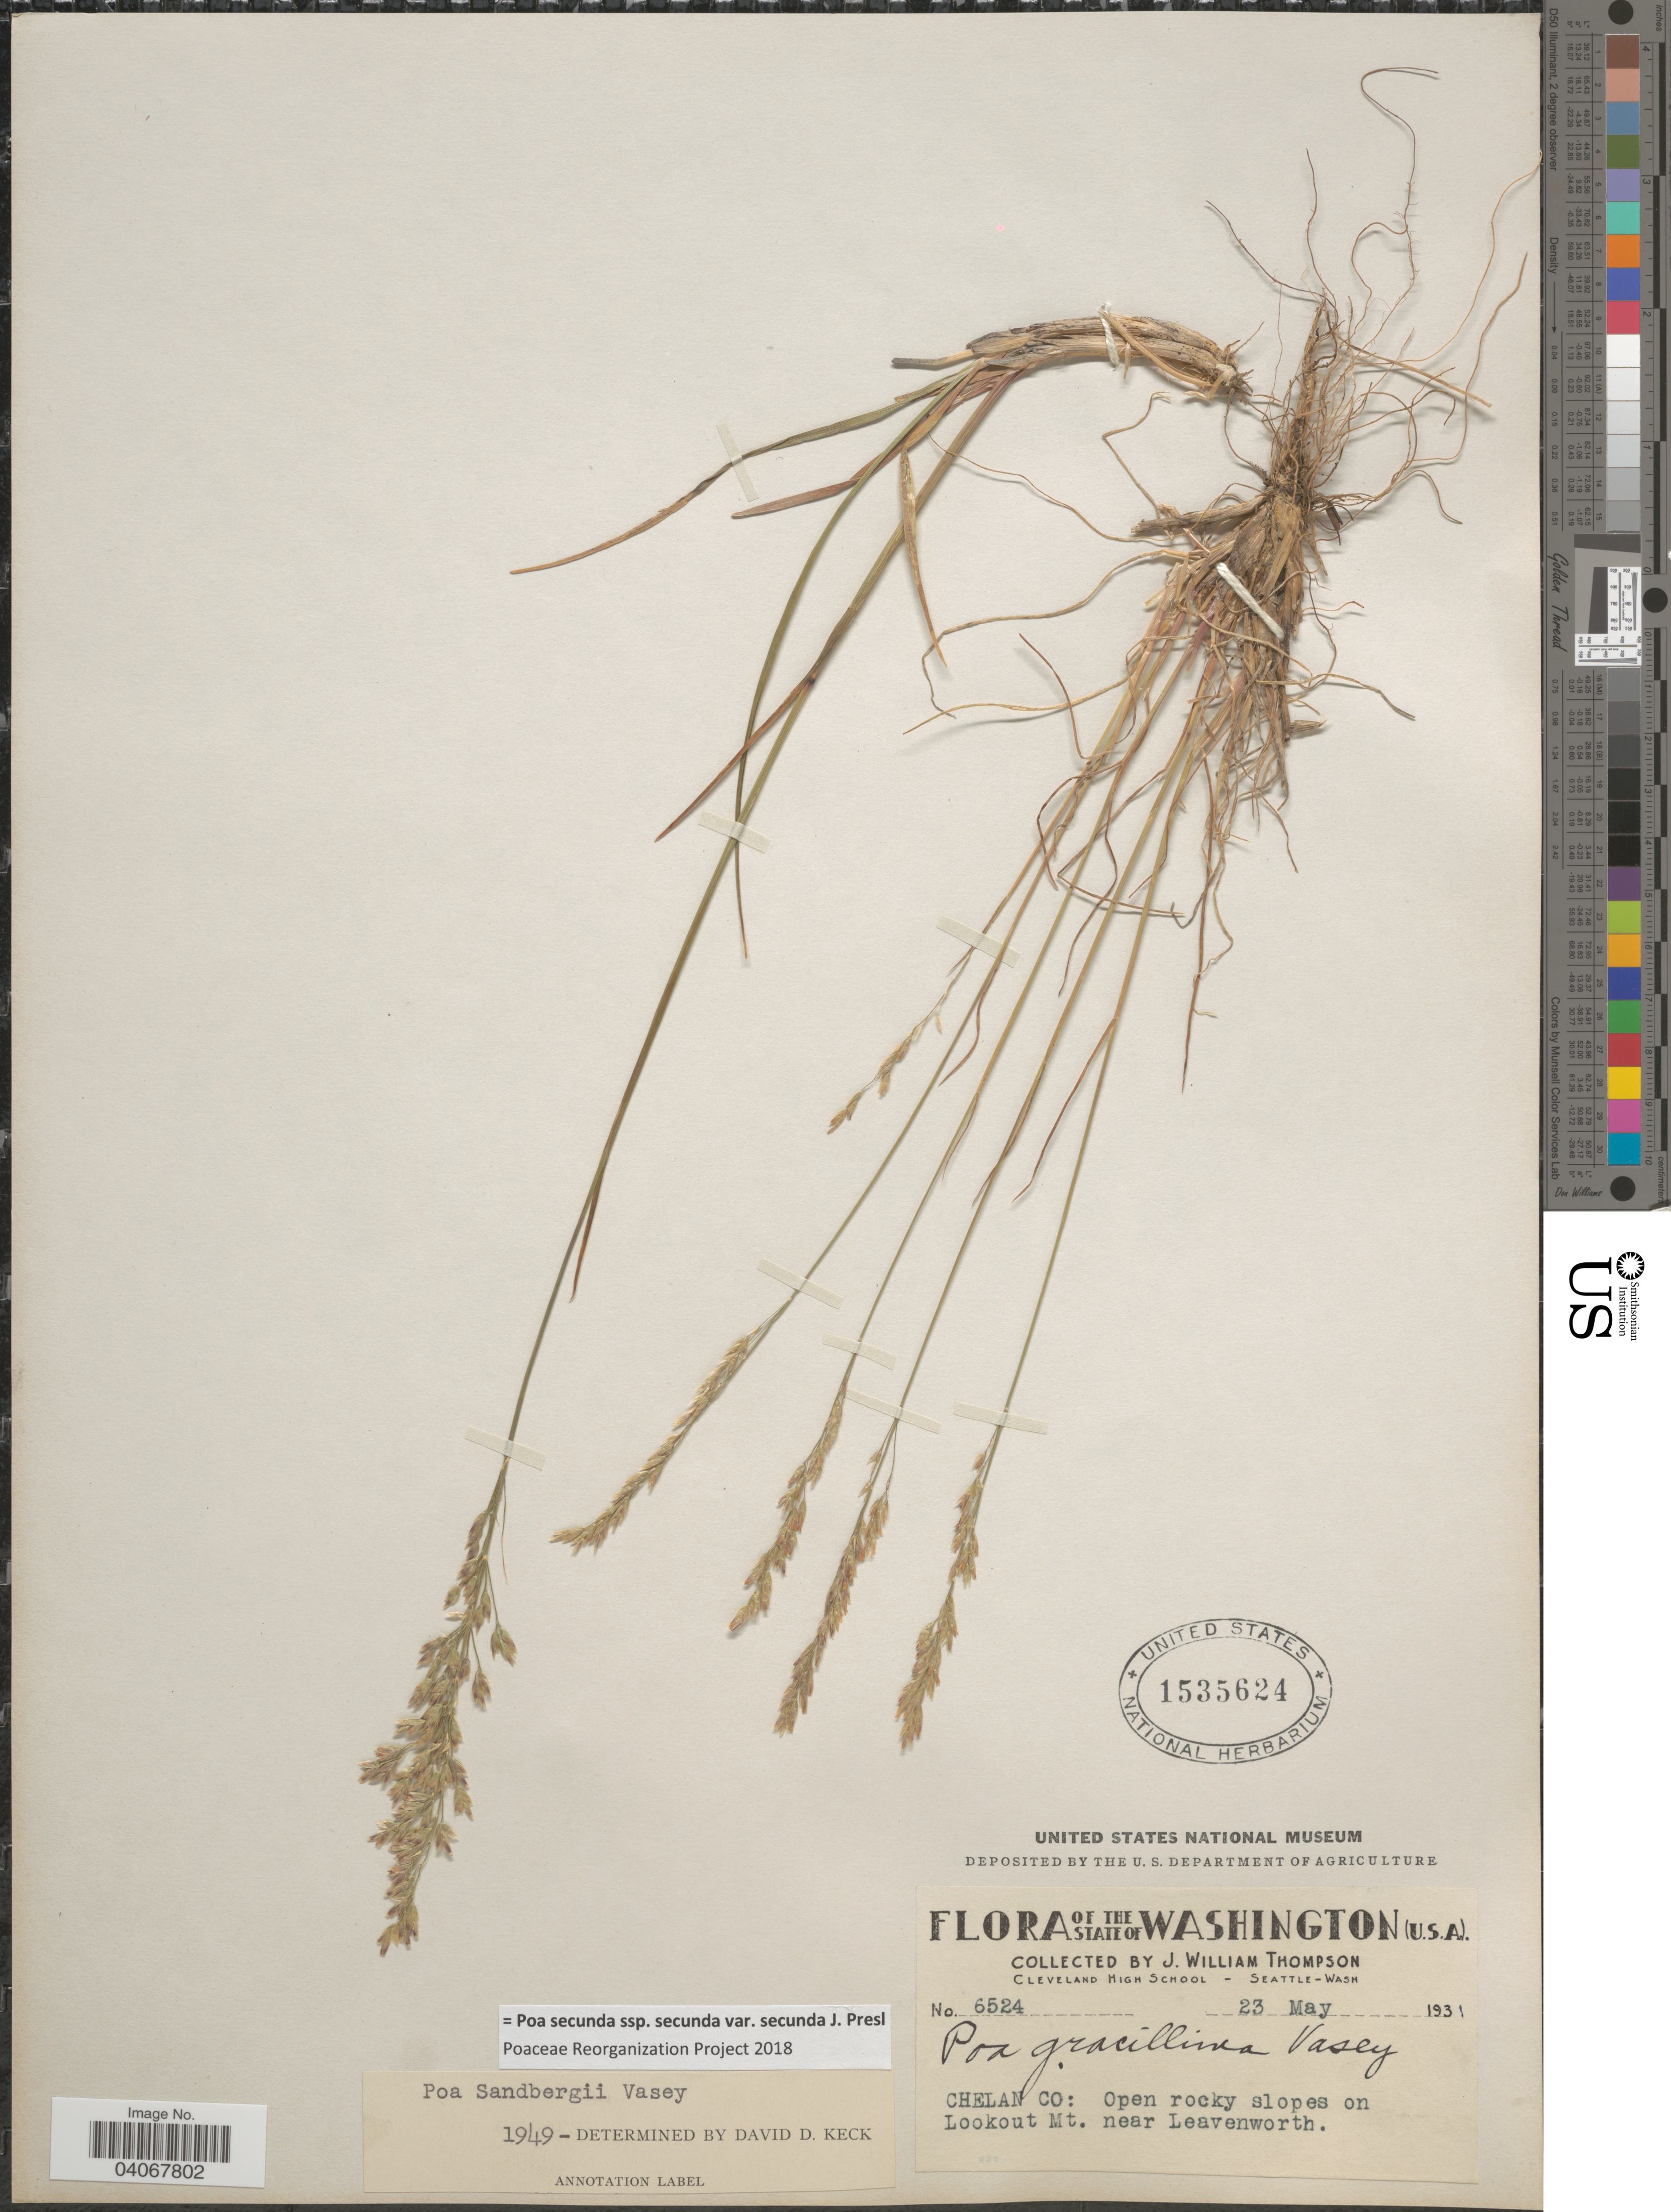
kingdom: Plantae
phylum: Tracheophyta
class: Liliopsida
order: Poales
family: Poaceae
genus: Poa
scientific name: Poa secunda subsp. secunda var. secunda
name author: J. Presl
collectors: J. W. Thompson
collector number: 6524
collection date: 1931-05-23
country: United States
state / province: Washington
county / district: Chelan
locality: Chelan Co: Open rocky slopes on Lookout Mt. near Leavenworth.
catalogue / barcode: US 1535624